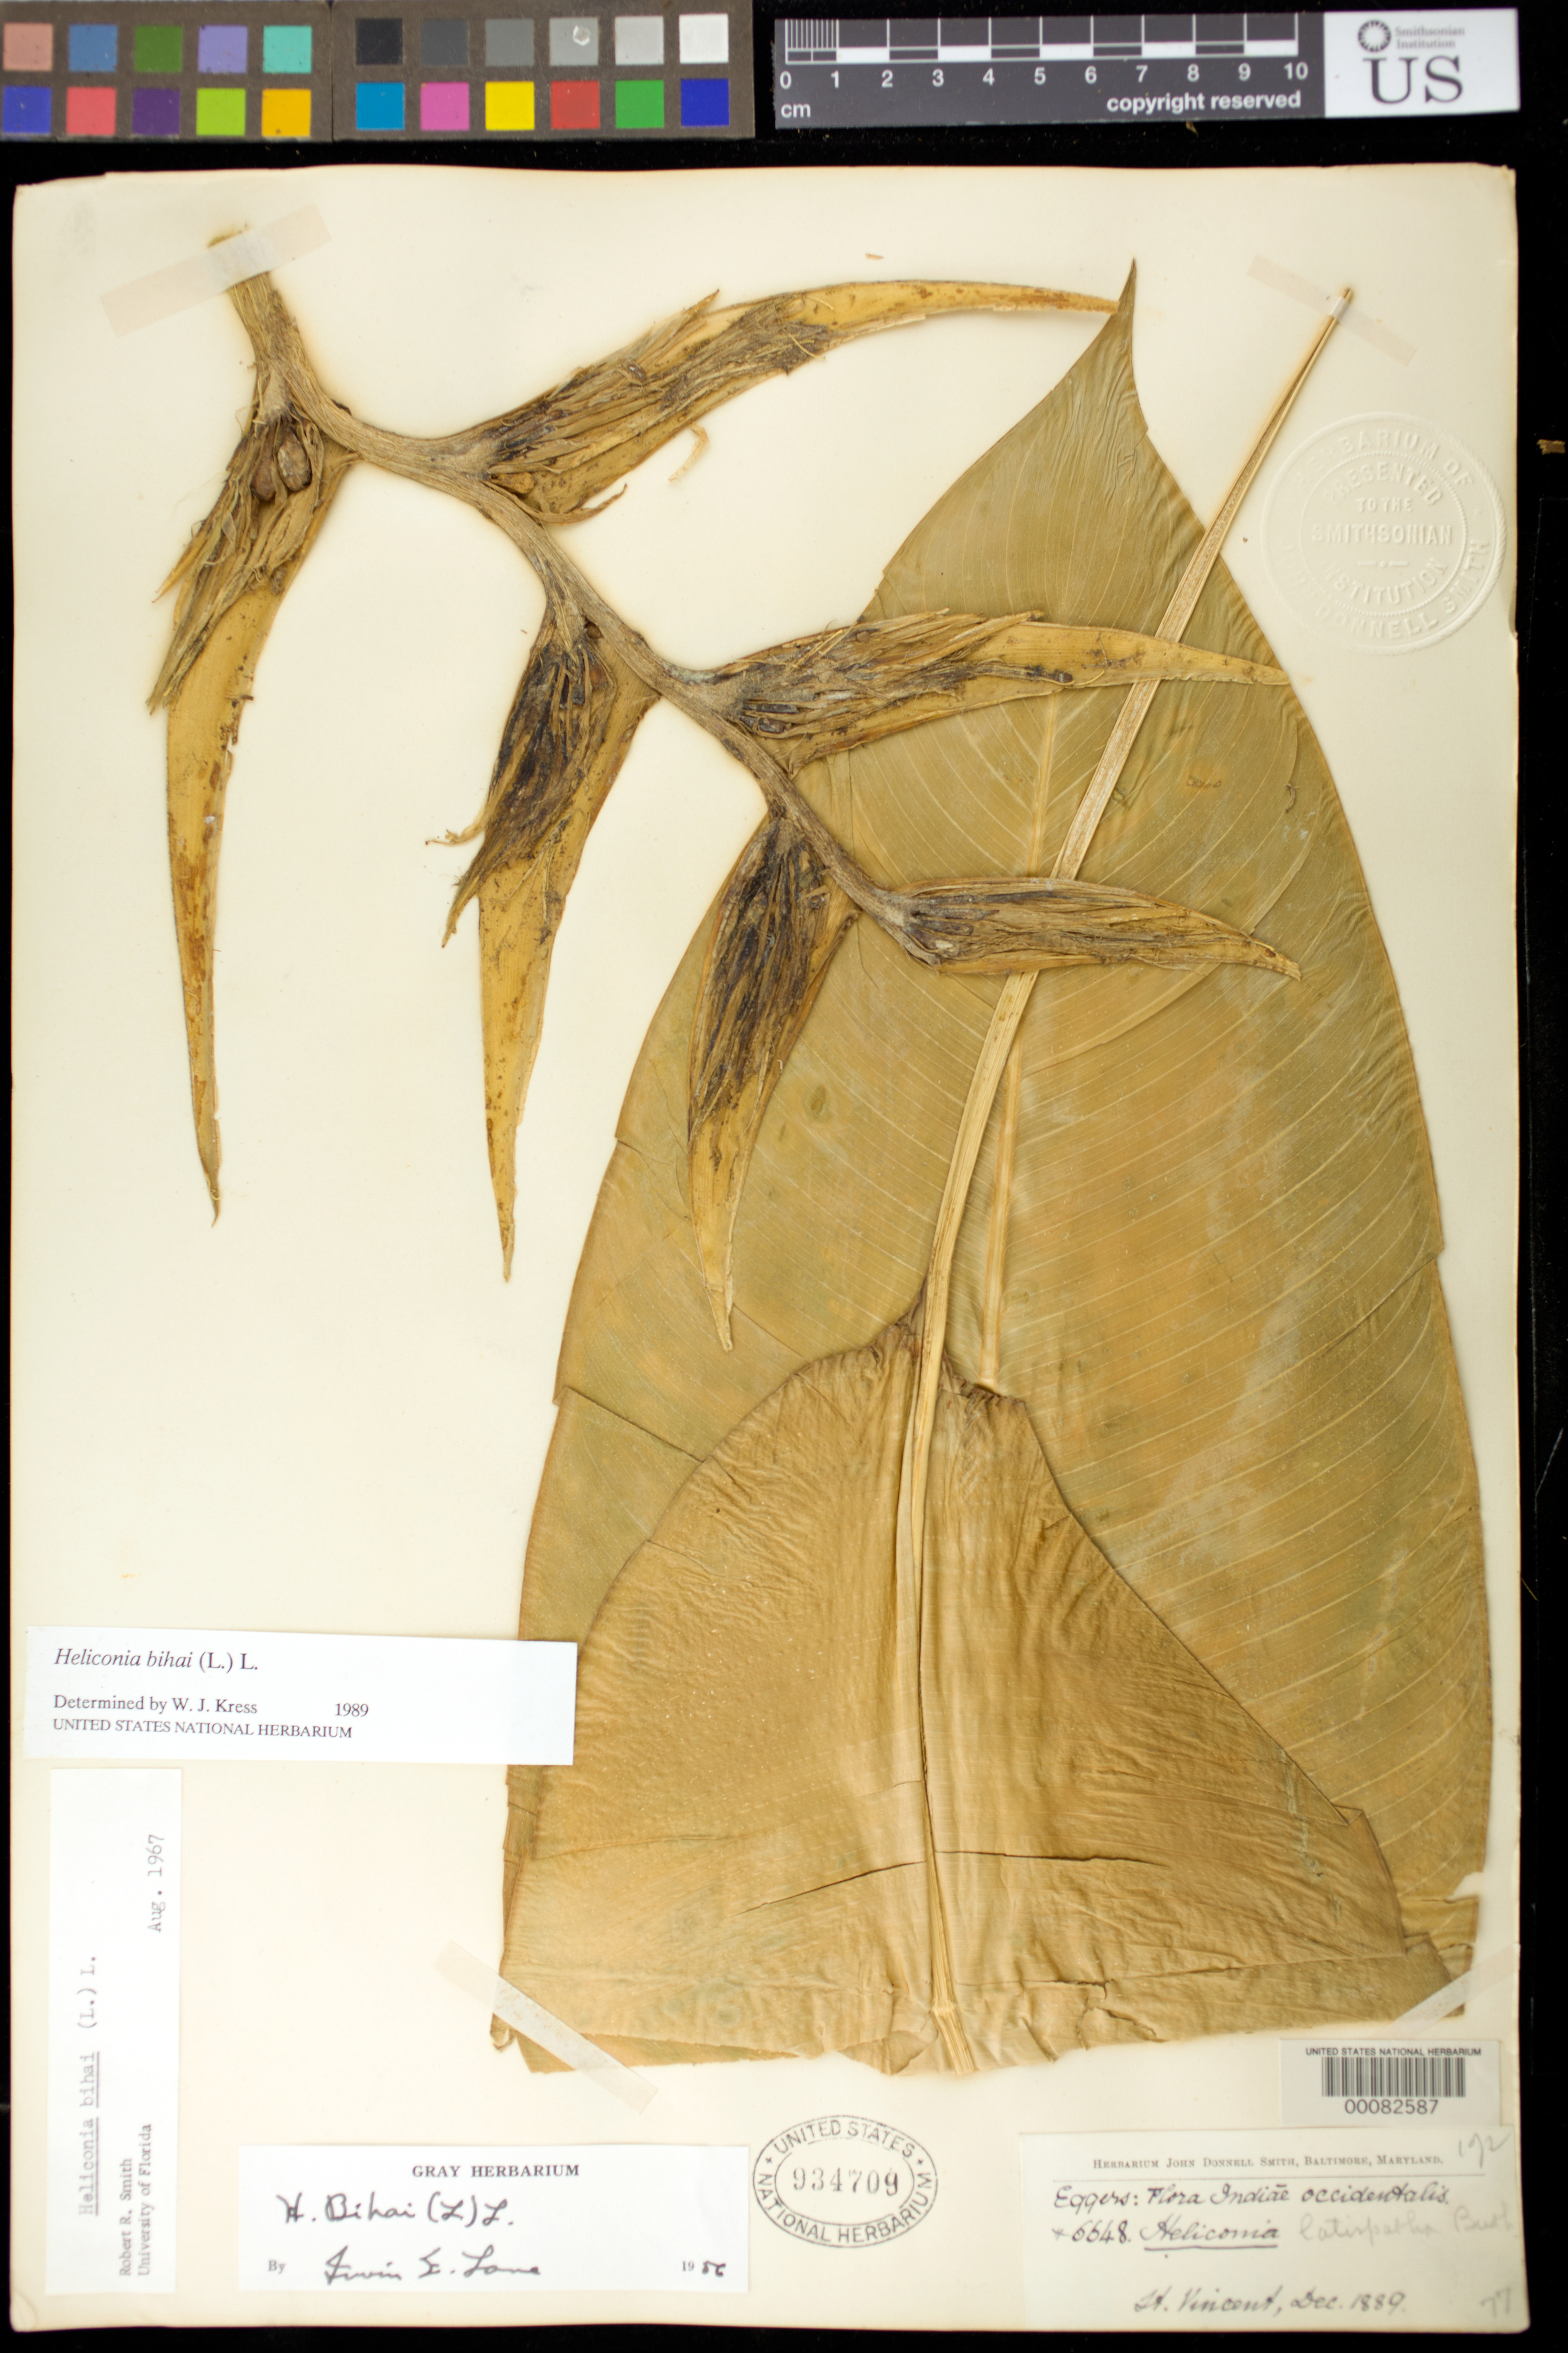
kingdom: Plantae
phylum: Tracheophyta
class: Liliopsida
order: Zingiberales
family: Heliconiaceae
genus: Heliconia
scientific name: Heliconia bihai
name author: (L.) L.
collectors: H. F. A. von Eggers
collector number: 6648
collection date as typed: Dec 1889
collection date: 1889-12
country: St. Vincent - Grenadines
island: St. Vincent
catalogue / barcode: US 934709